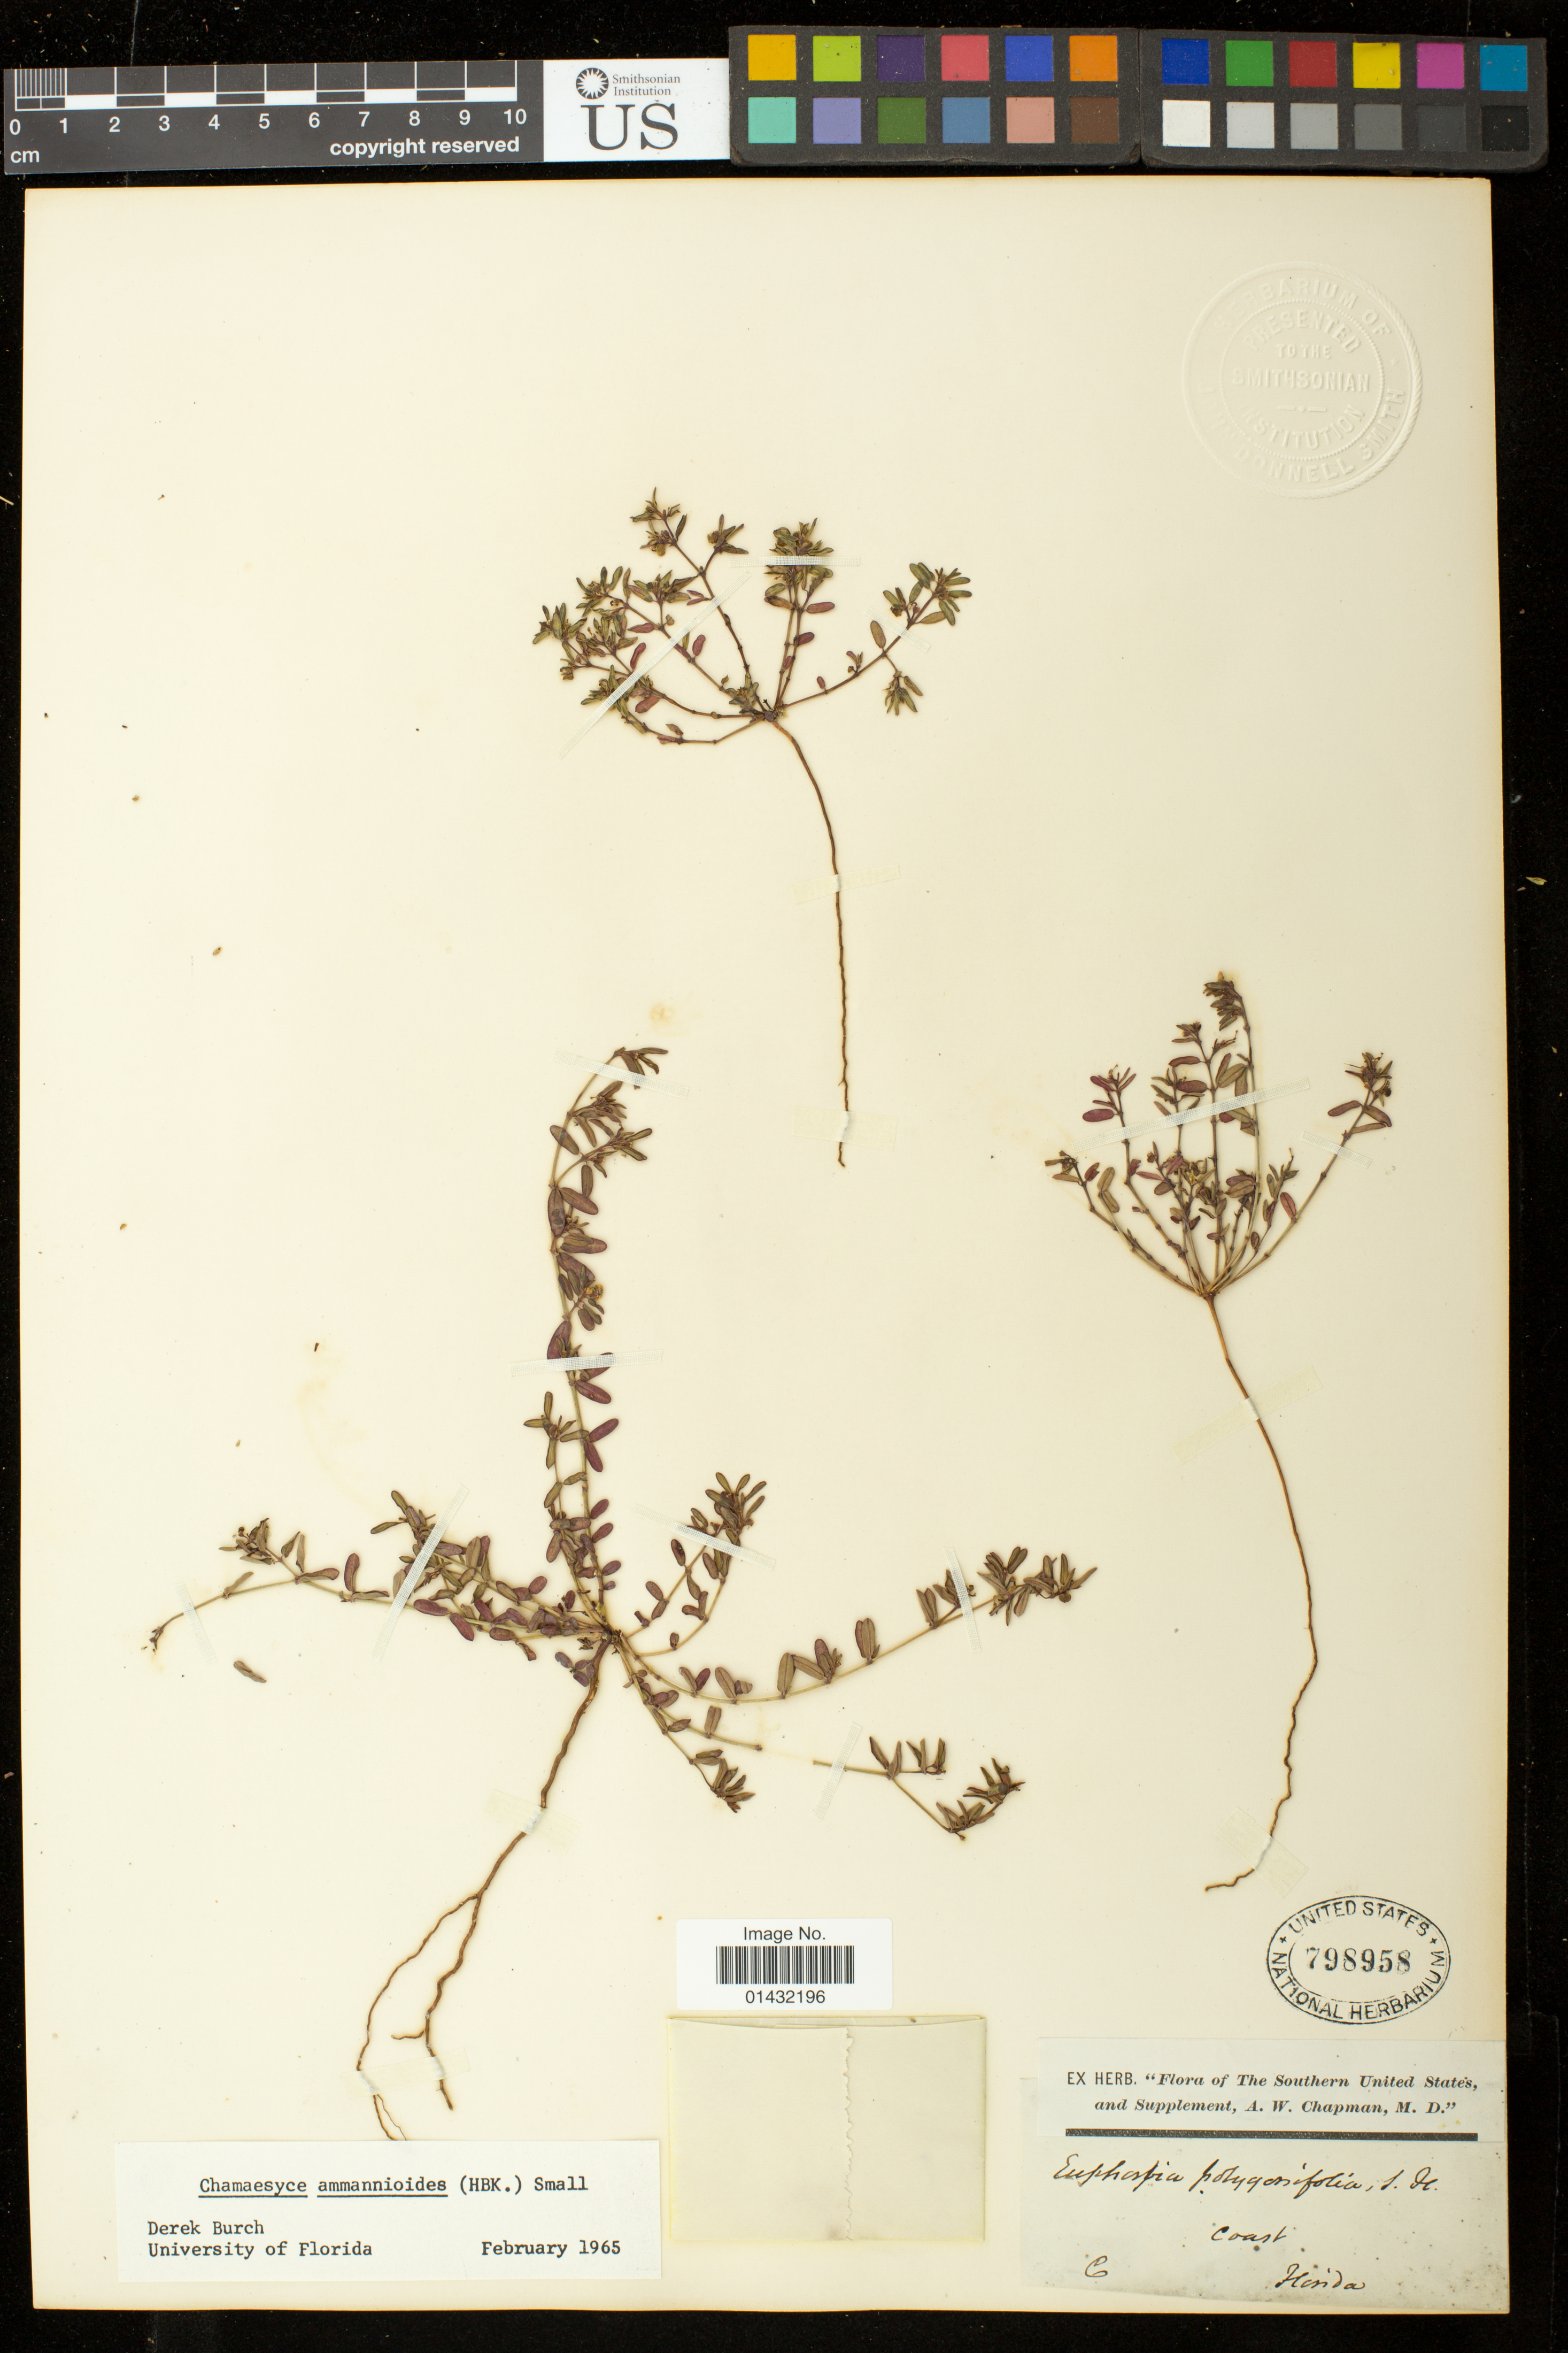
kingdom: Plantae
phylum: Tracheophyta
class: Magnoliopsida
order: Malpighiales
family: Euphorbiaceae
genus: Euphorbia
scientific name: Euphorbia bombensis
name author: Jacq.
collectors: A. W. Chapman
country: United States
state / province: Florida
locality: Coast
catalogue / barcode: US 798958